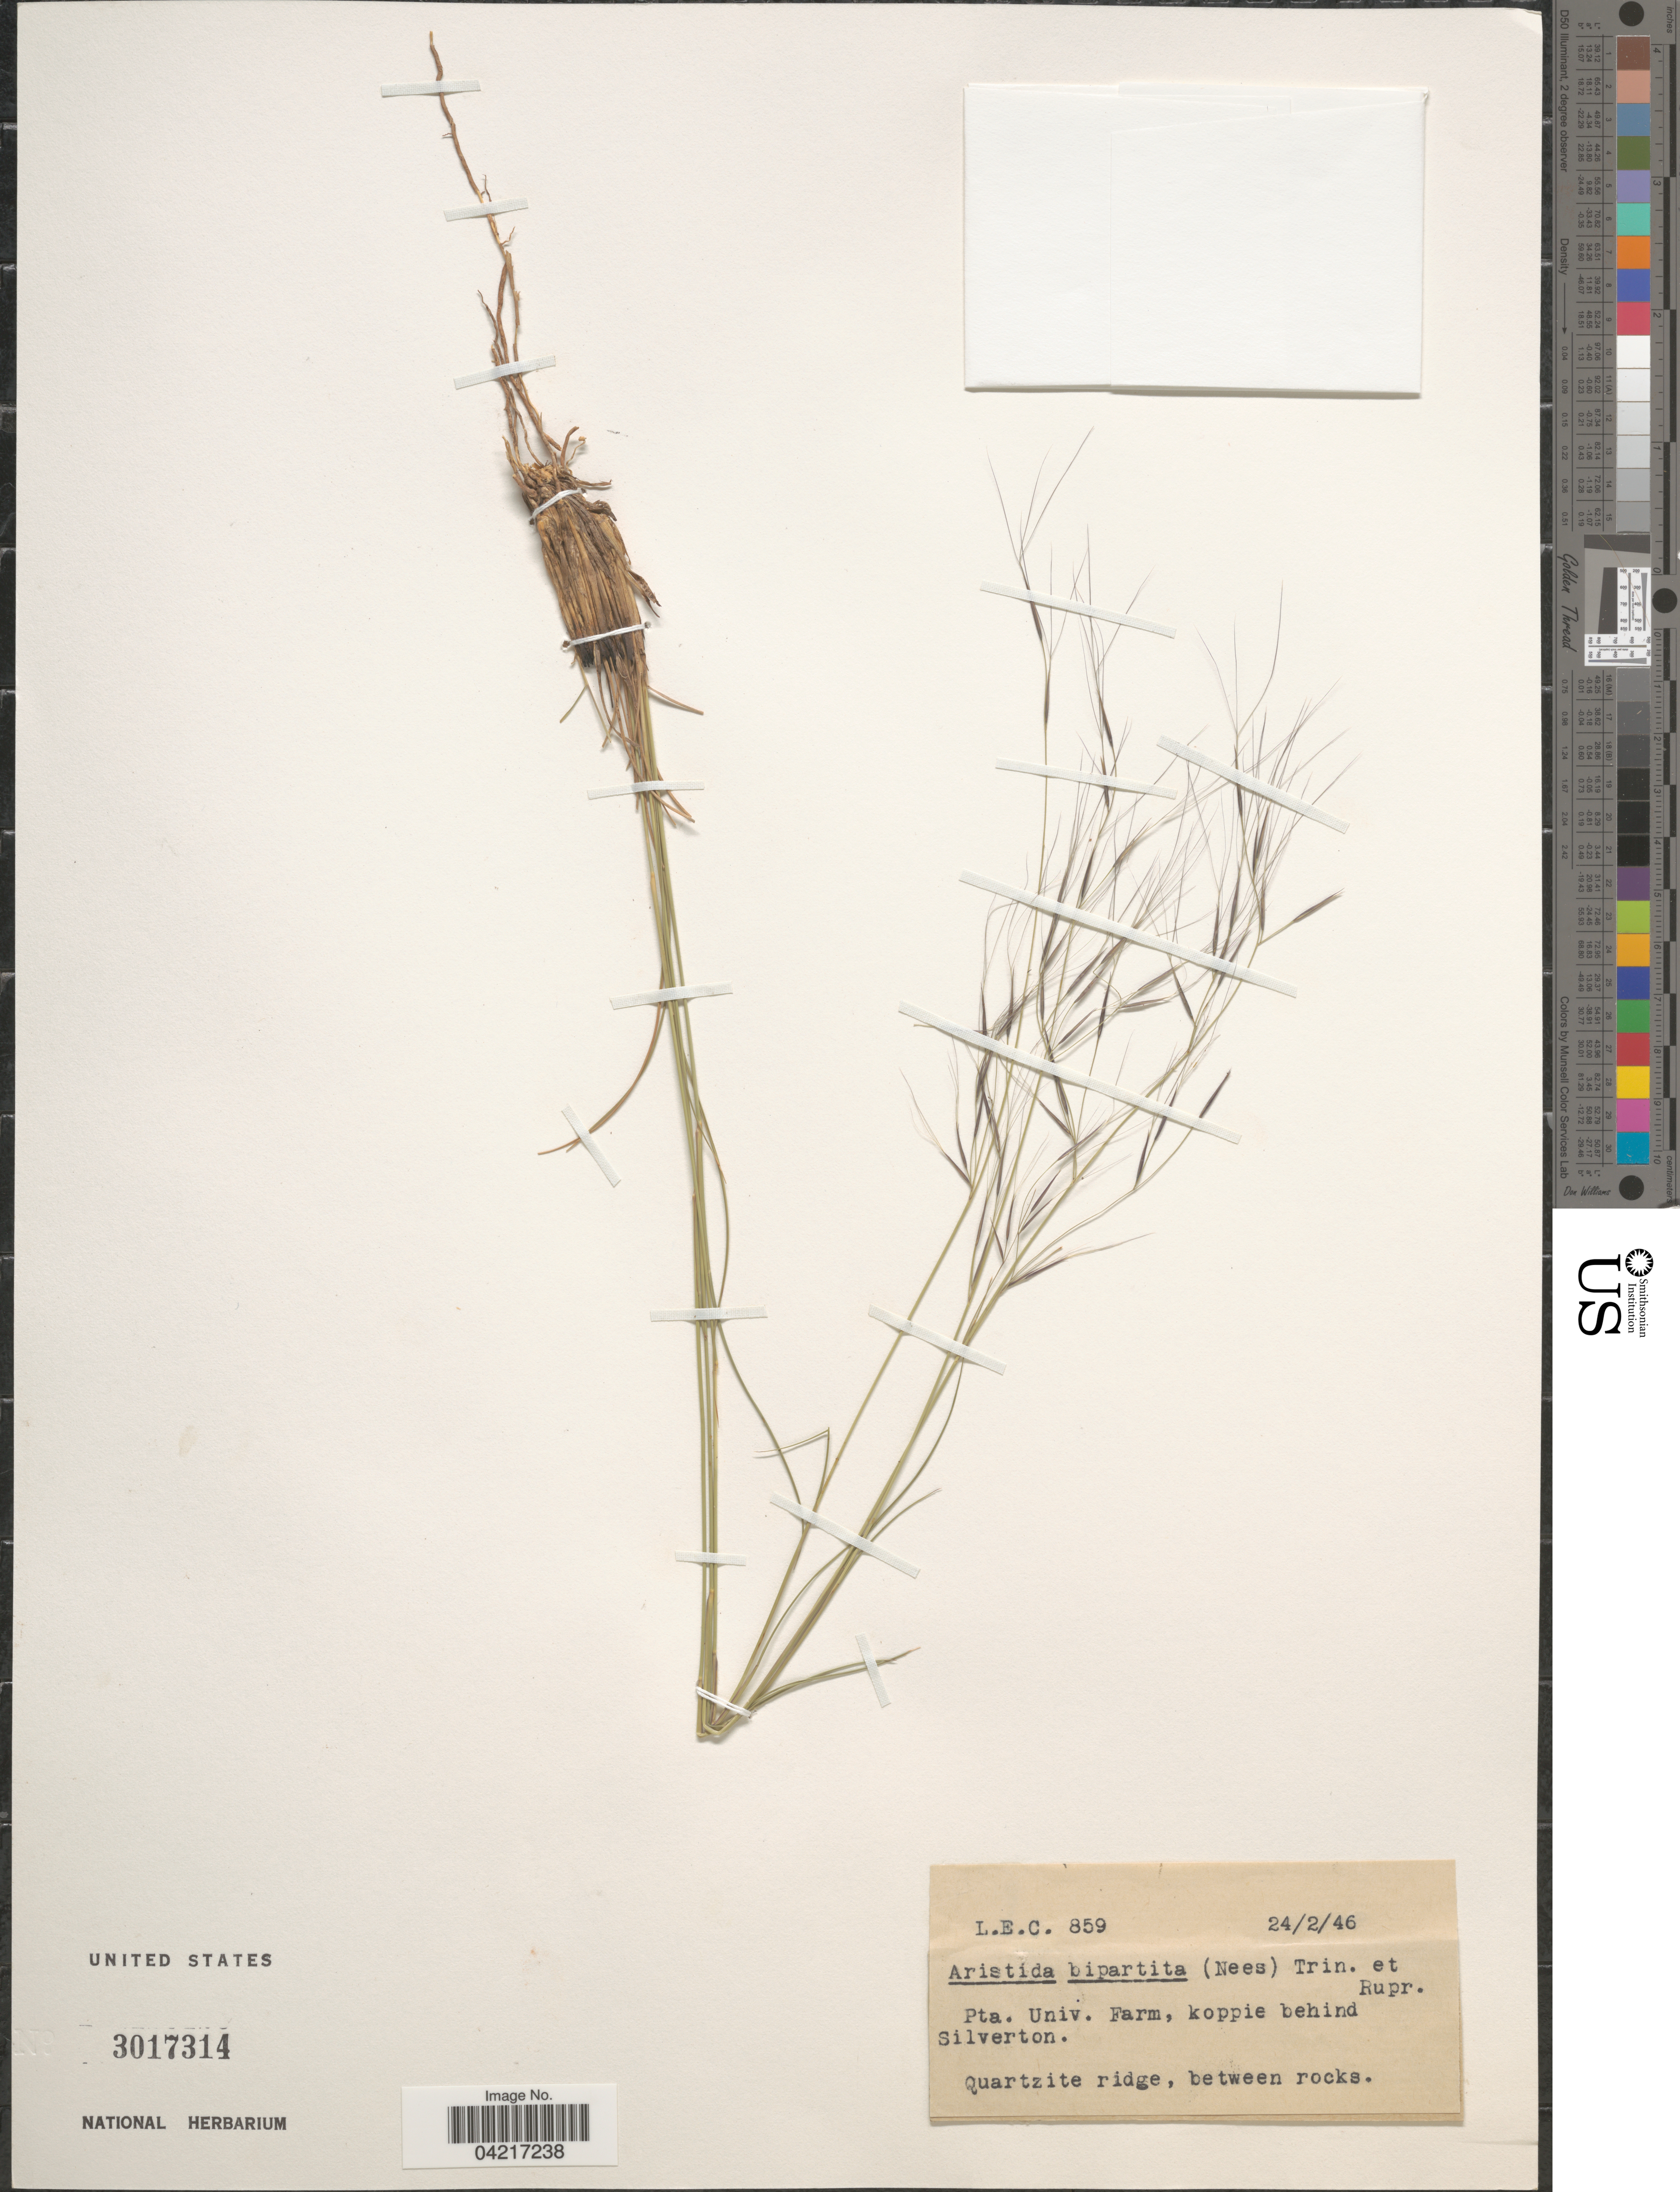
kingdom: Plantae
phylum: Tracheophyta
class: Liliopsida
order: Poales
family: Poaceae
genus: Aristida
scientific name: Aristida bipartita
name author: (Nees) Trin. & Rupr.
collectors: L. E. C.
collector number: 859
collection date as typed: Transcribed d/m/y: 24/2/46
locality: Pta. Univ. Farm, koppie behind Silverton. Quartzite ridge, between rocks.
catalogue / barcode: US 3017314